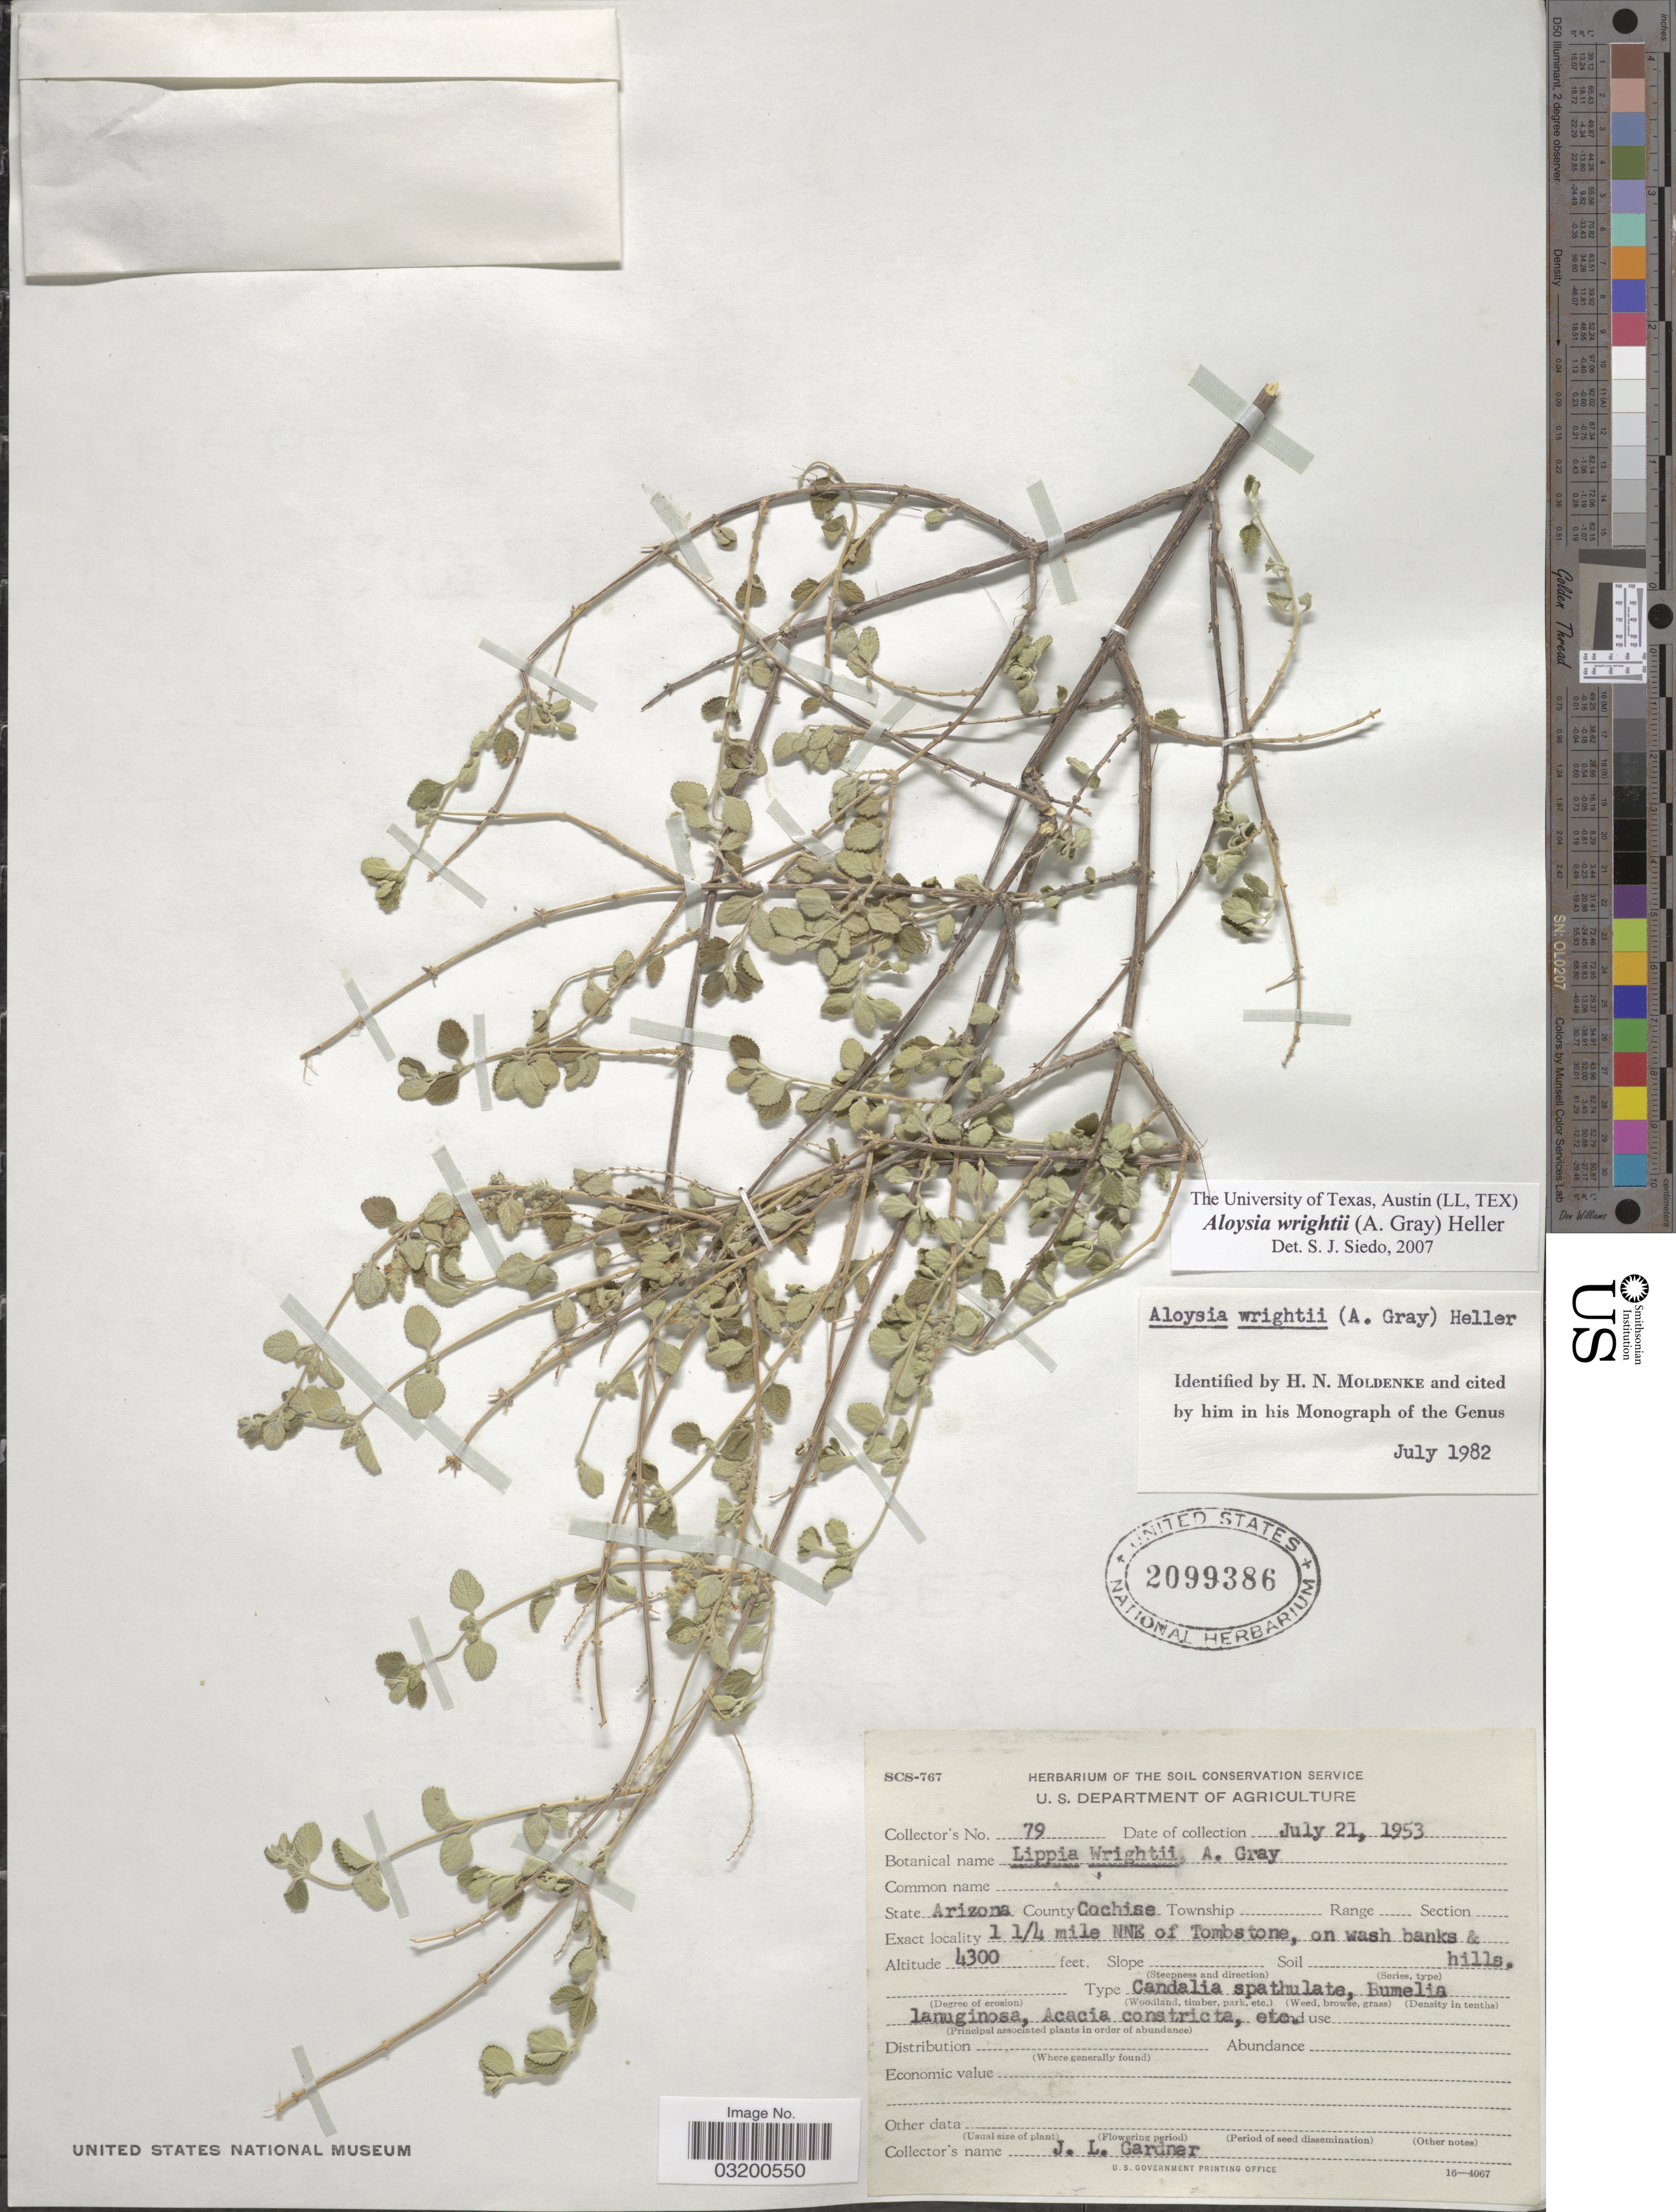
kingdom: Plantae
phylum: Tracheophyta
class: Magnoliopsida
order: Lamiales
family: Verbenaceae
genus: Aloysia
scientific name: Aloysia wrightii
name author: A. Heller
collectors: J. L. Gardner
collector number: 79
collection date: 1953-07-21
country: United States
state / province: Arizona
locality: County Cochise. 1 ¼ mile NNE of Tombstone, on wash banks & hills.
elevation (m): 1311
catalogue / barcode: US 2099386